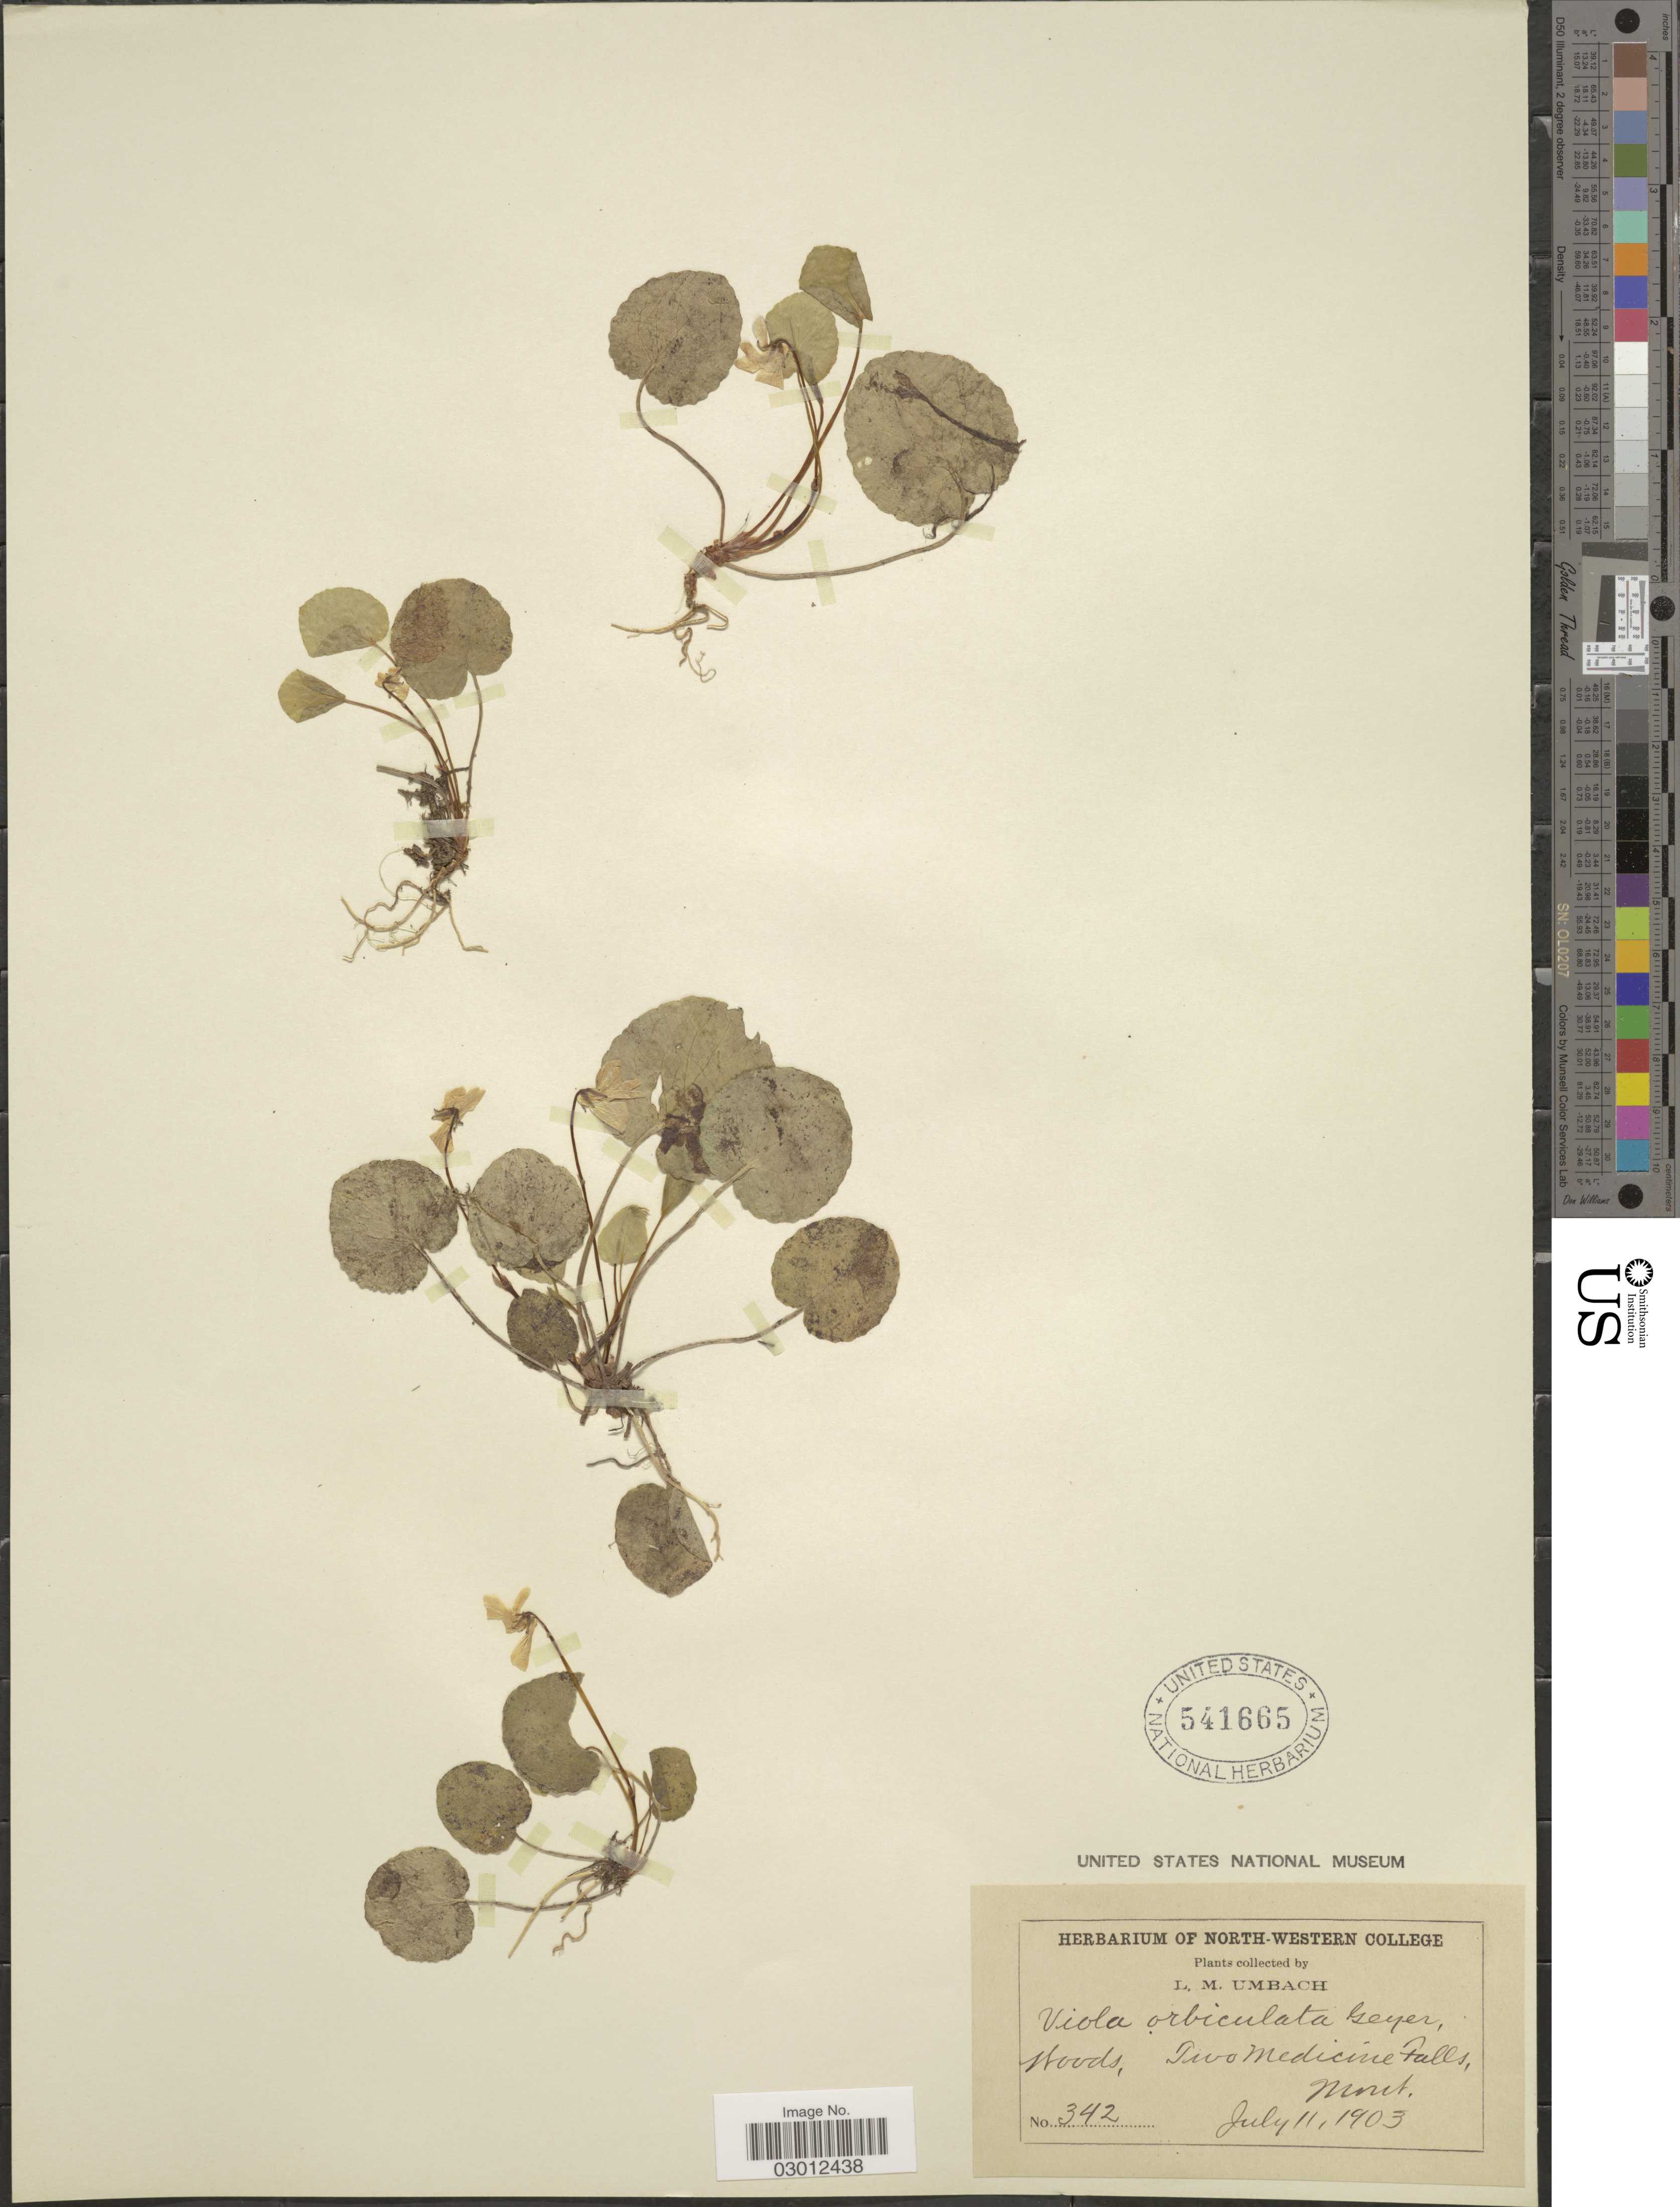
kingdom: Plantae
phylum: Tracheophyta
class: Magnoliopsida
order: Malpighiales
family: Violaceae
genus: Viola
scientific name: Viola orbiculata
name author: Geyer ex Hook.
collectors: L. M. Umbach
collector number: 342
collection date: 1903-07-11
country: United States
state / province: Montana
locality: Woods, Two Medicine Falls.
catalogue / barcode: US 541665